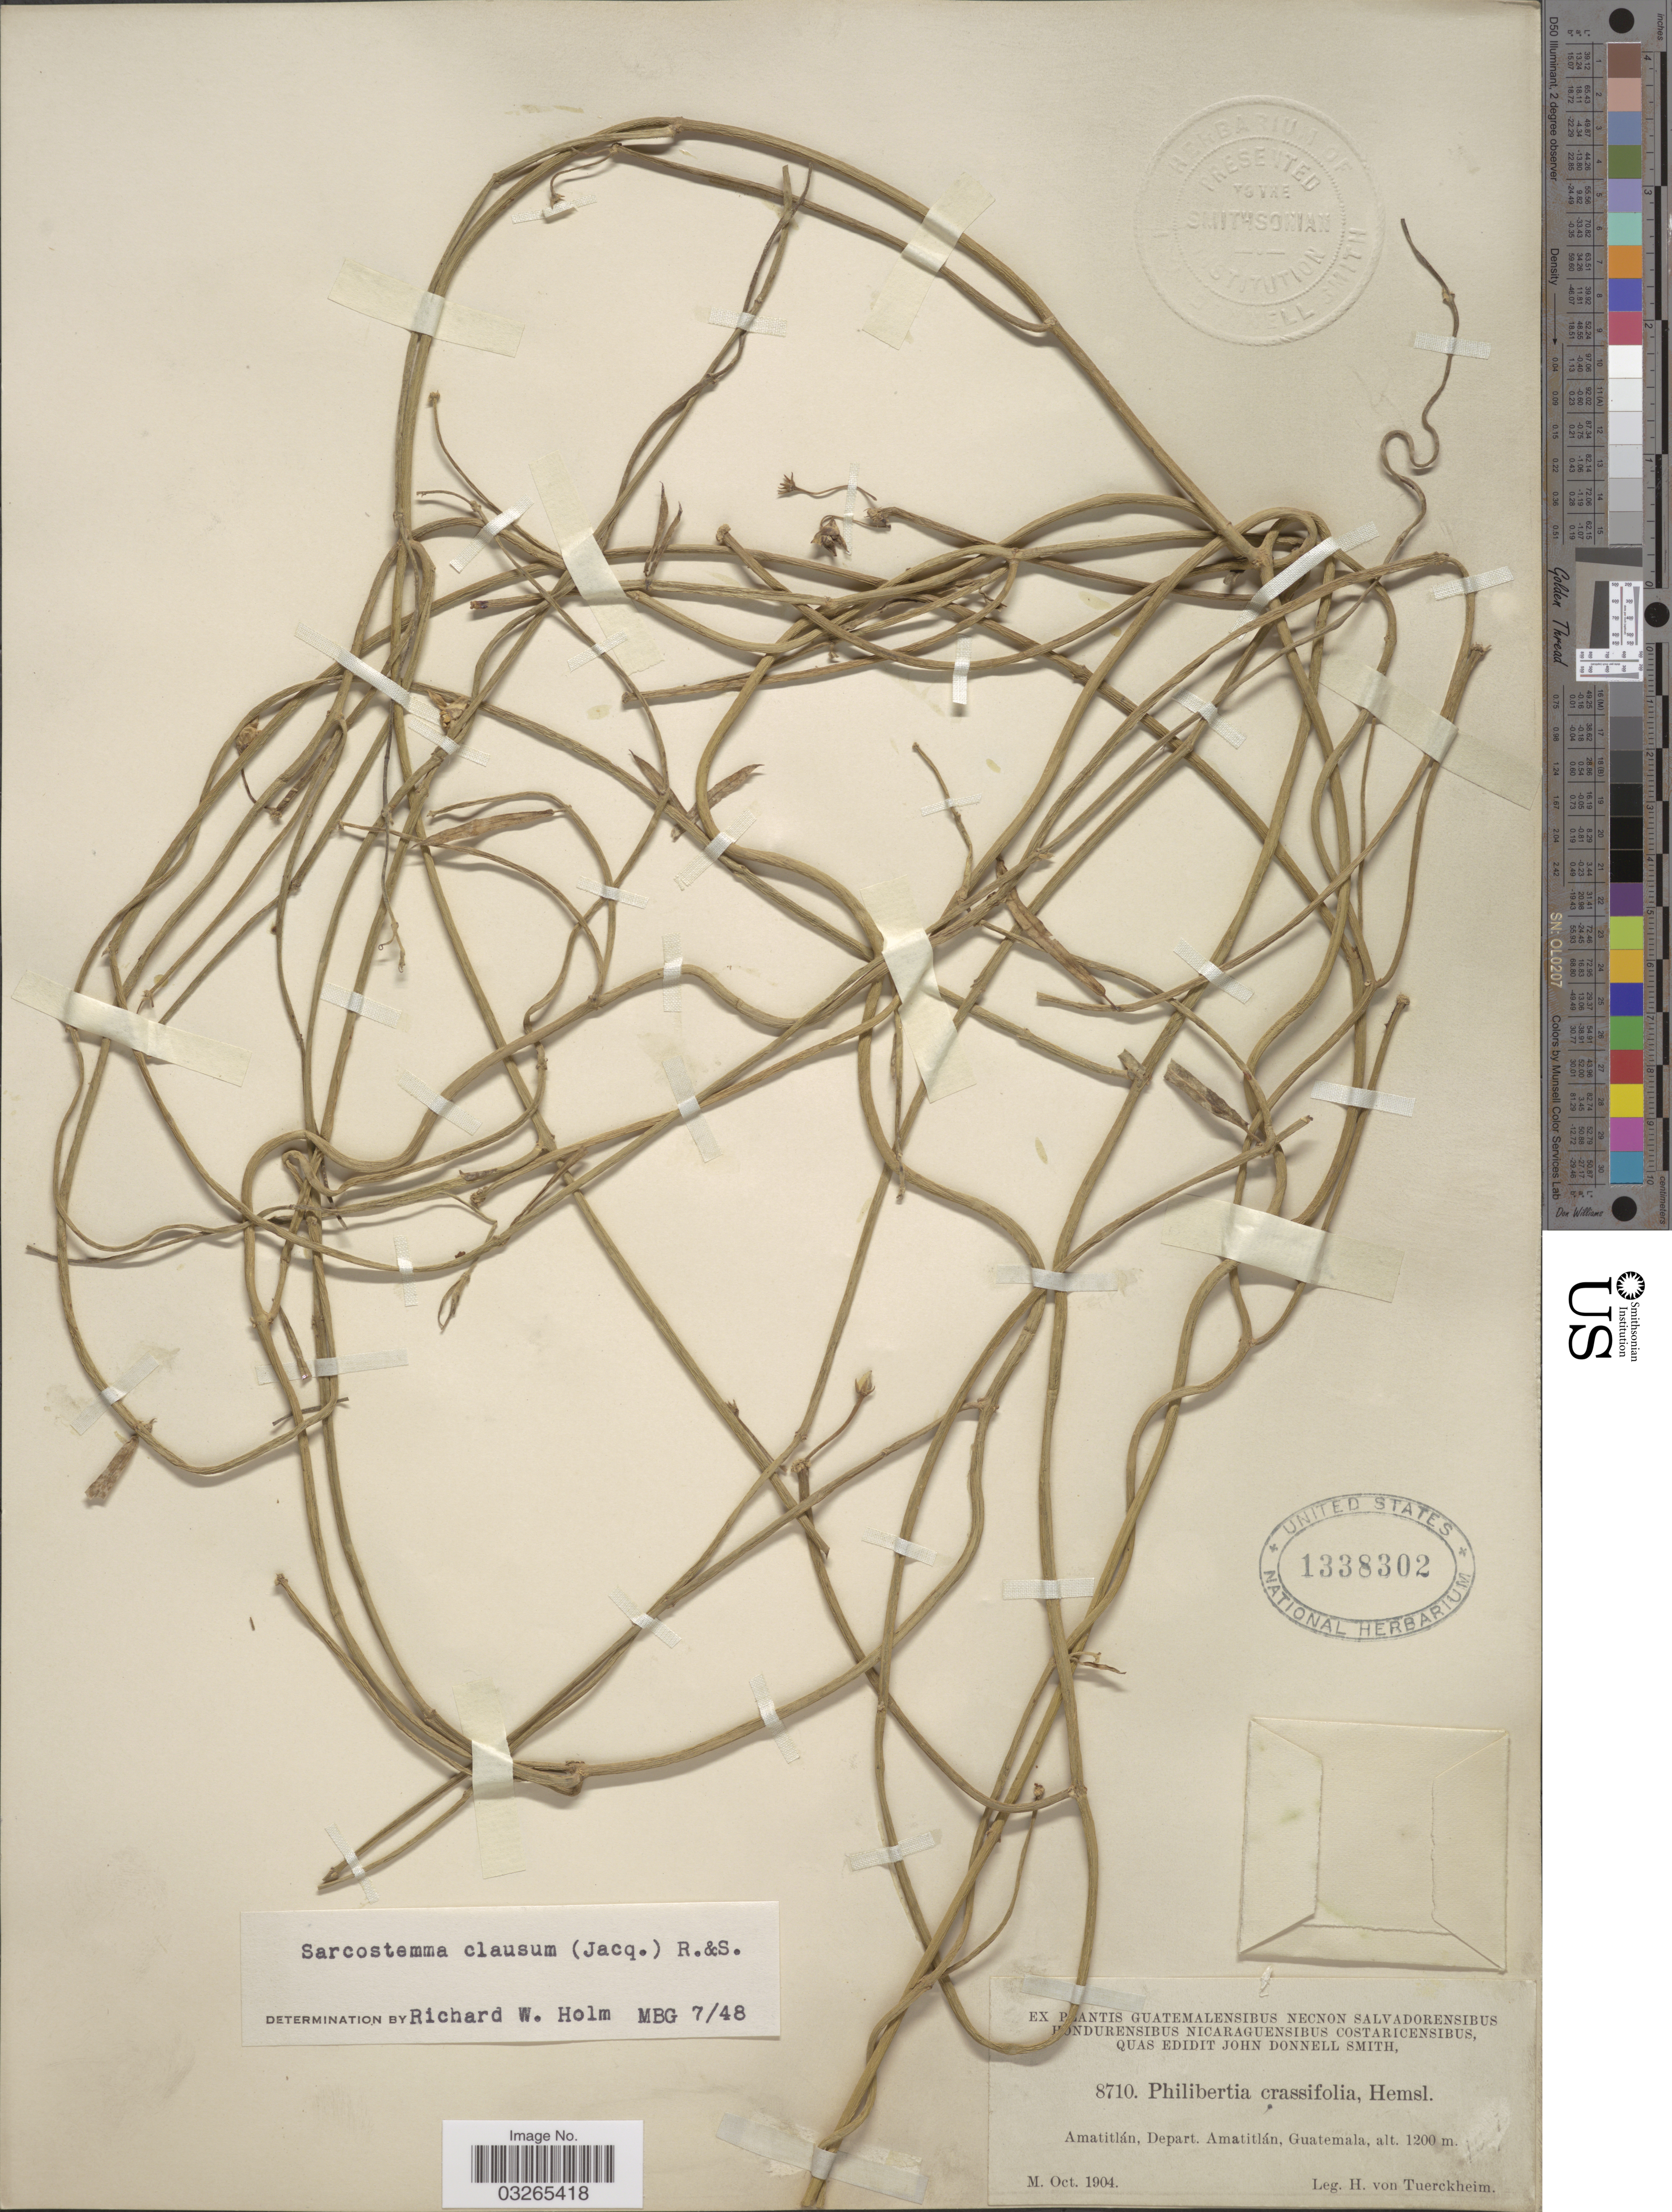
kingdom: Plantae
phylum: Tracheophyta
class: Magnoliopsida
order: Gentianales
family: Apocynaceae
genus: Sarcostemma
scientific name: Sarcostemma clausum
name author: (Jacq.) Schult.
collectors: H. von Türckheim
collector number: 8710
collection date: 1904-10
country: Guatemala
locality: Amatitlan, Depart. Amatitlan.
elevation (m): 1200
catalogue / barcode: US 1338302